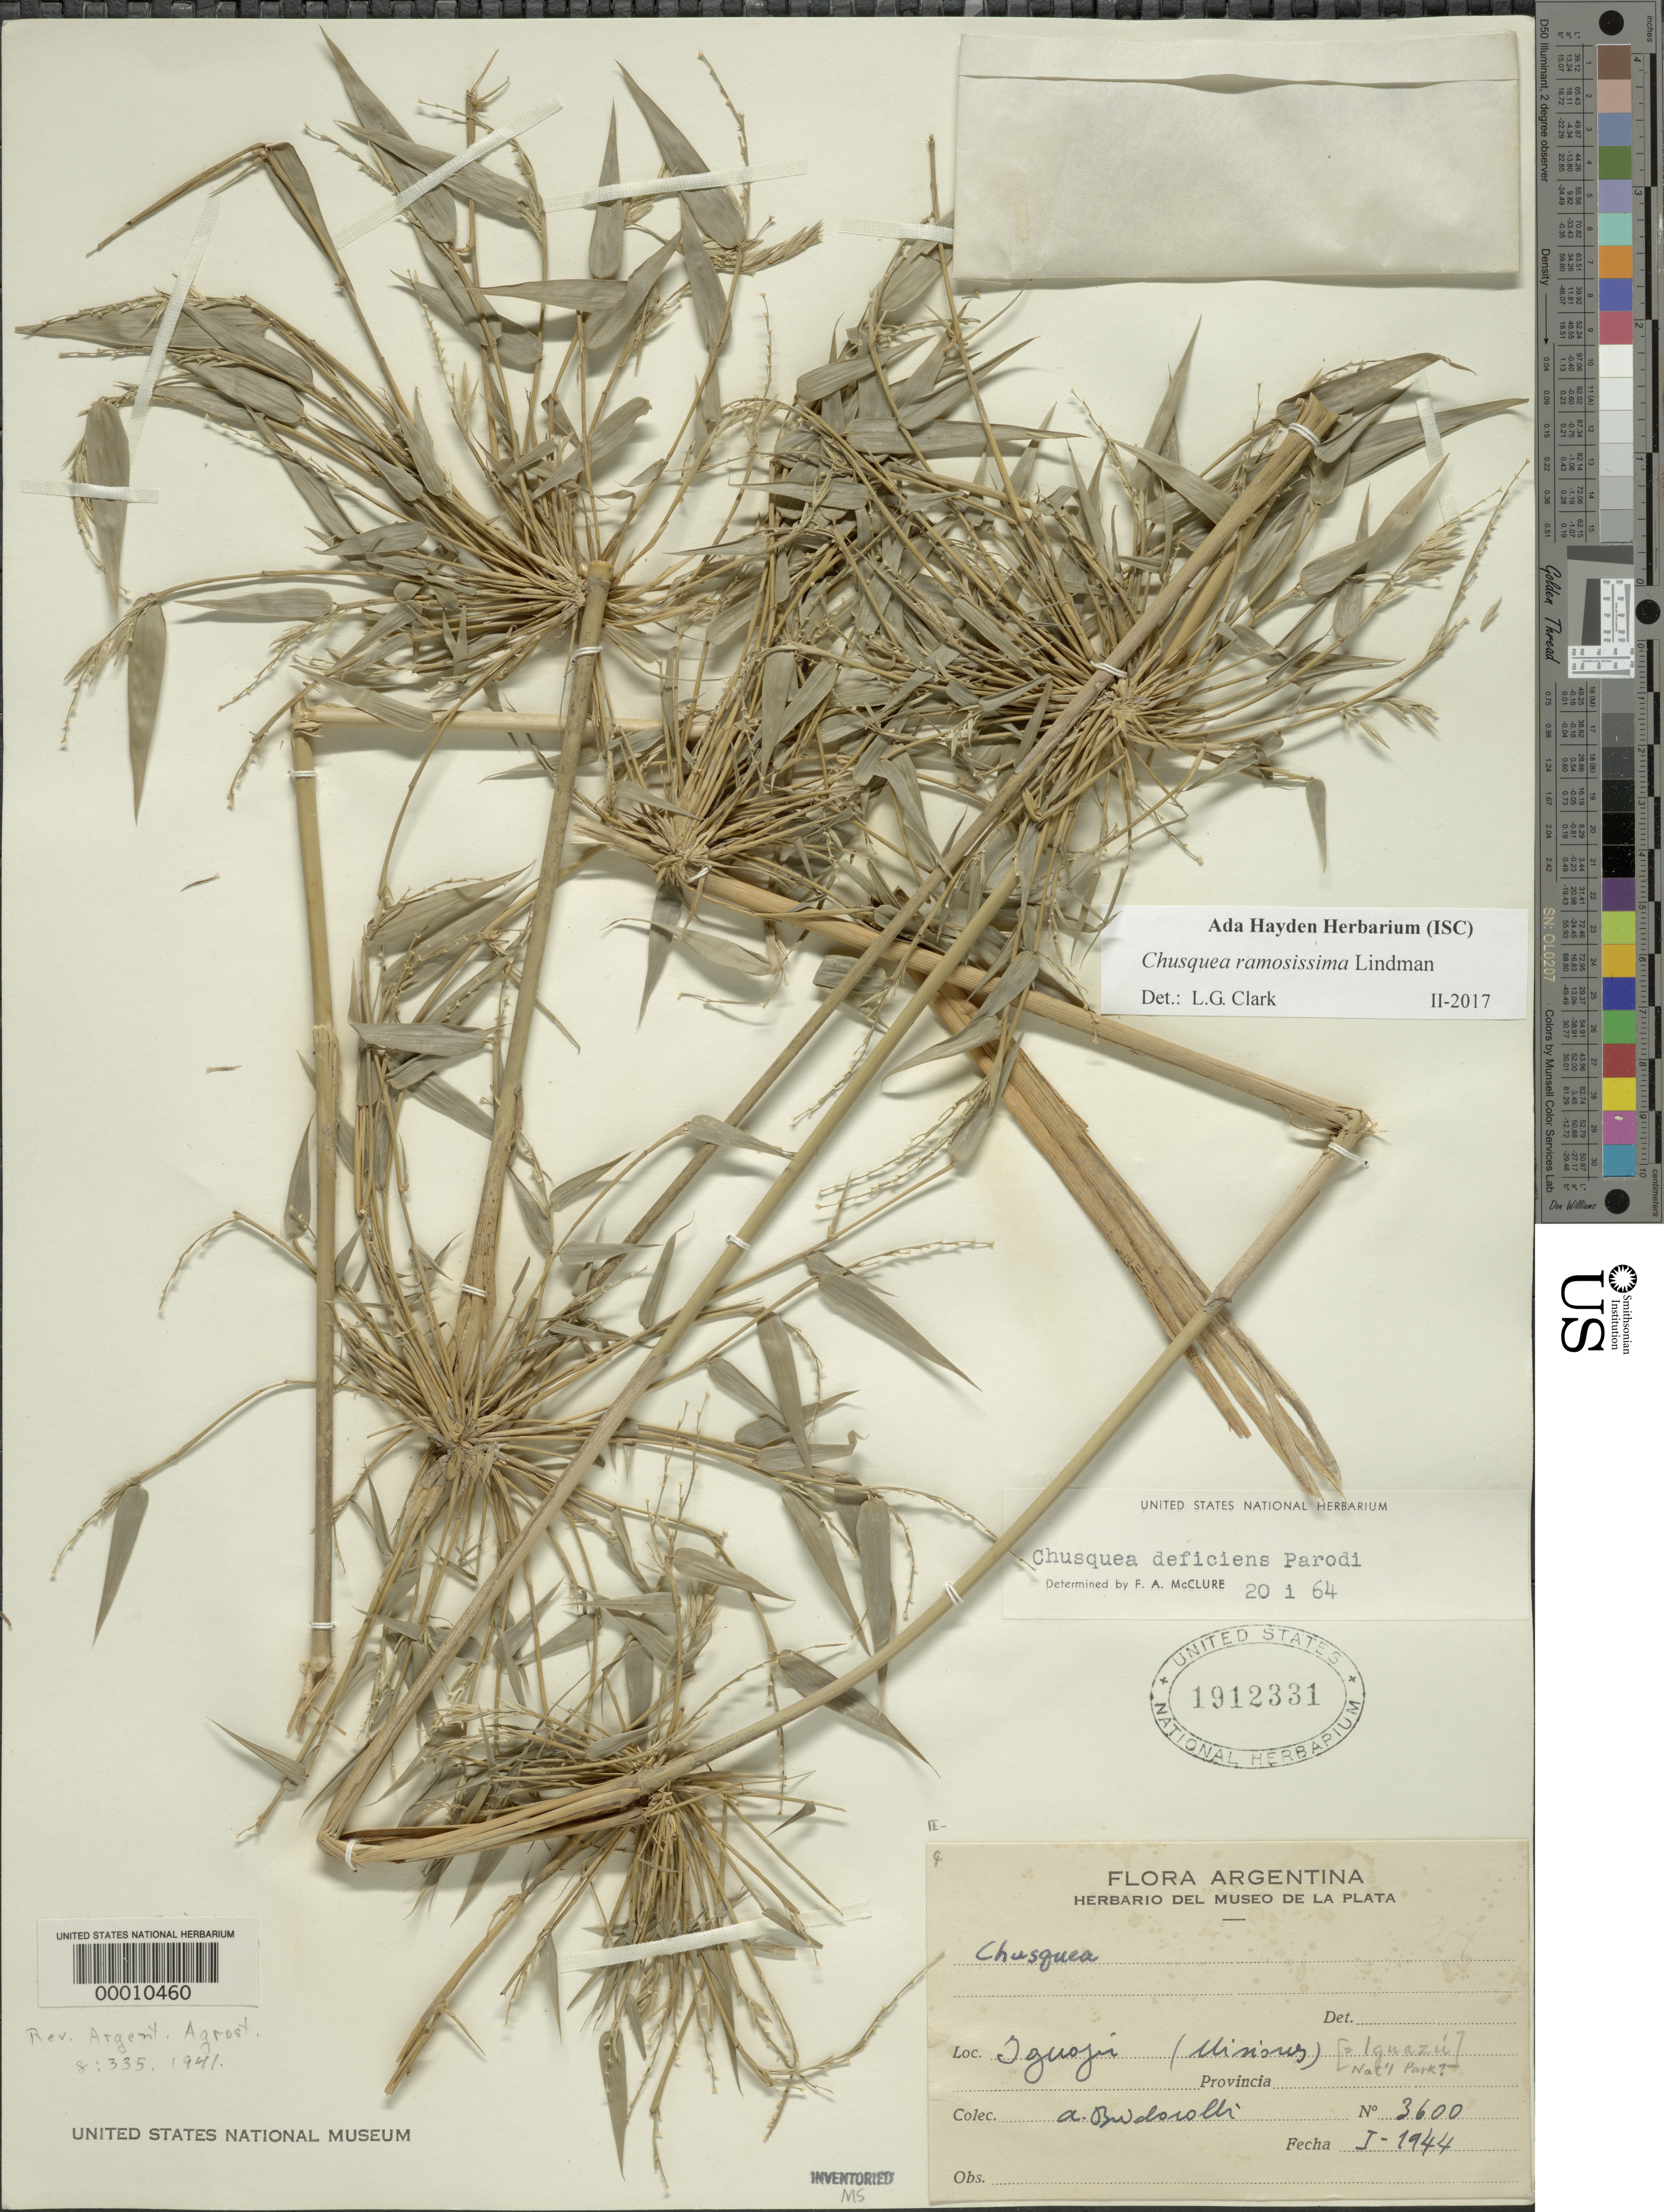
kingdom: Plantae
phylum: Tracheophyta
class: Liliopsida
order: Poales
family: Poaceae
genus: Chusquea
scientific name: Chusquea ramosissima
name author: Lindm.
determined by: Clark, Lynn G., (ISC), Iowa State University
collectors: -. Budoroli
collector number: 3600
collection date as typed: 1944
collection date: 1944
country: Argentina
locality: Iguazu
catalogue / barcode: US 1912331